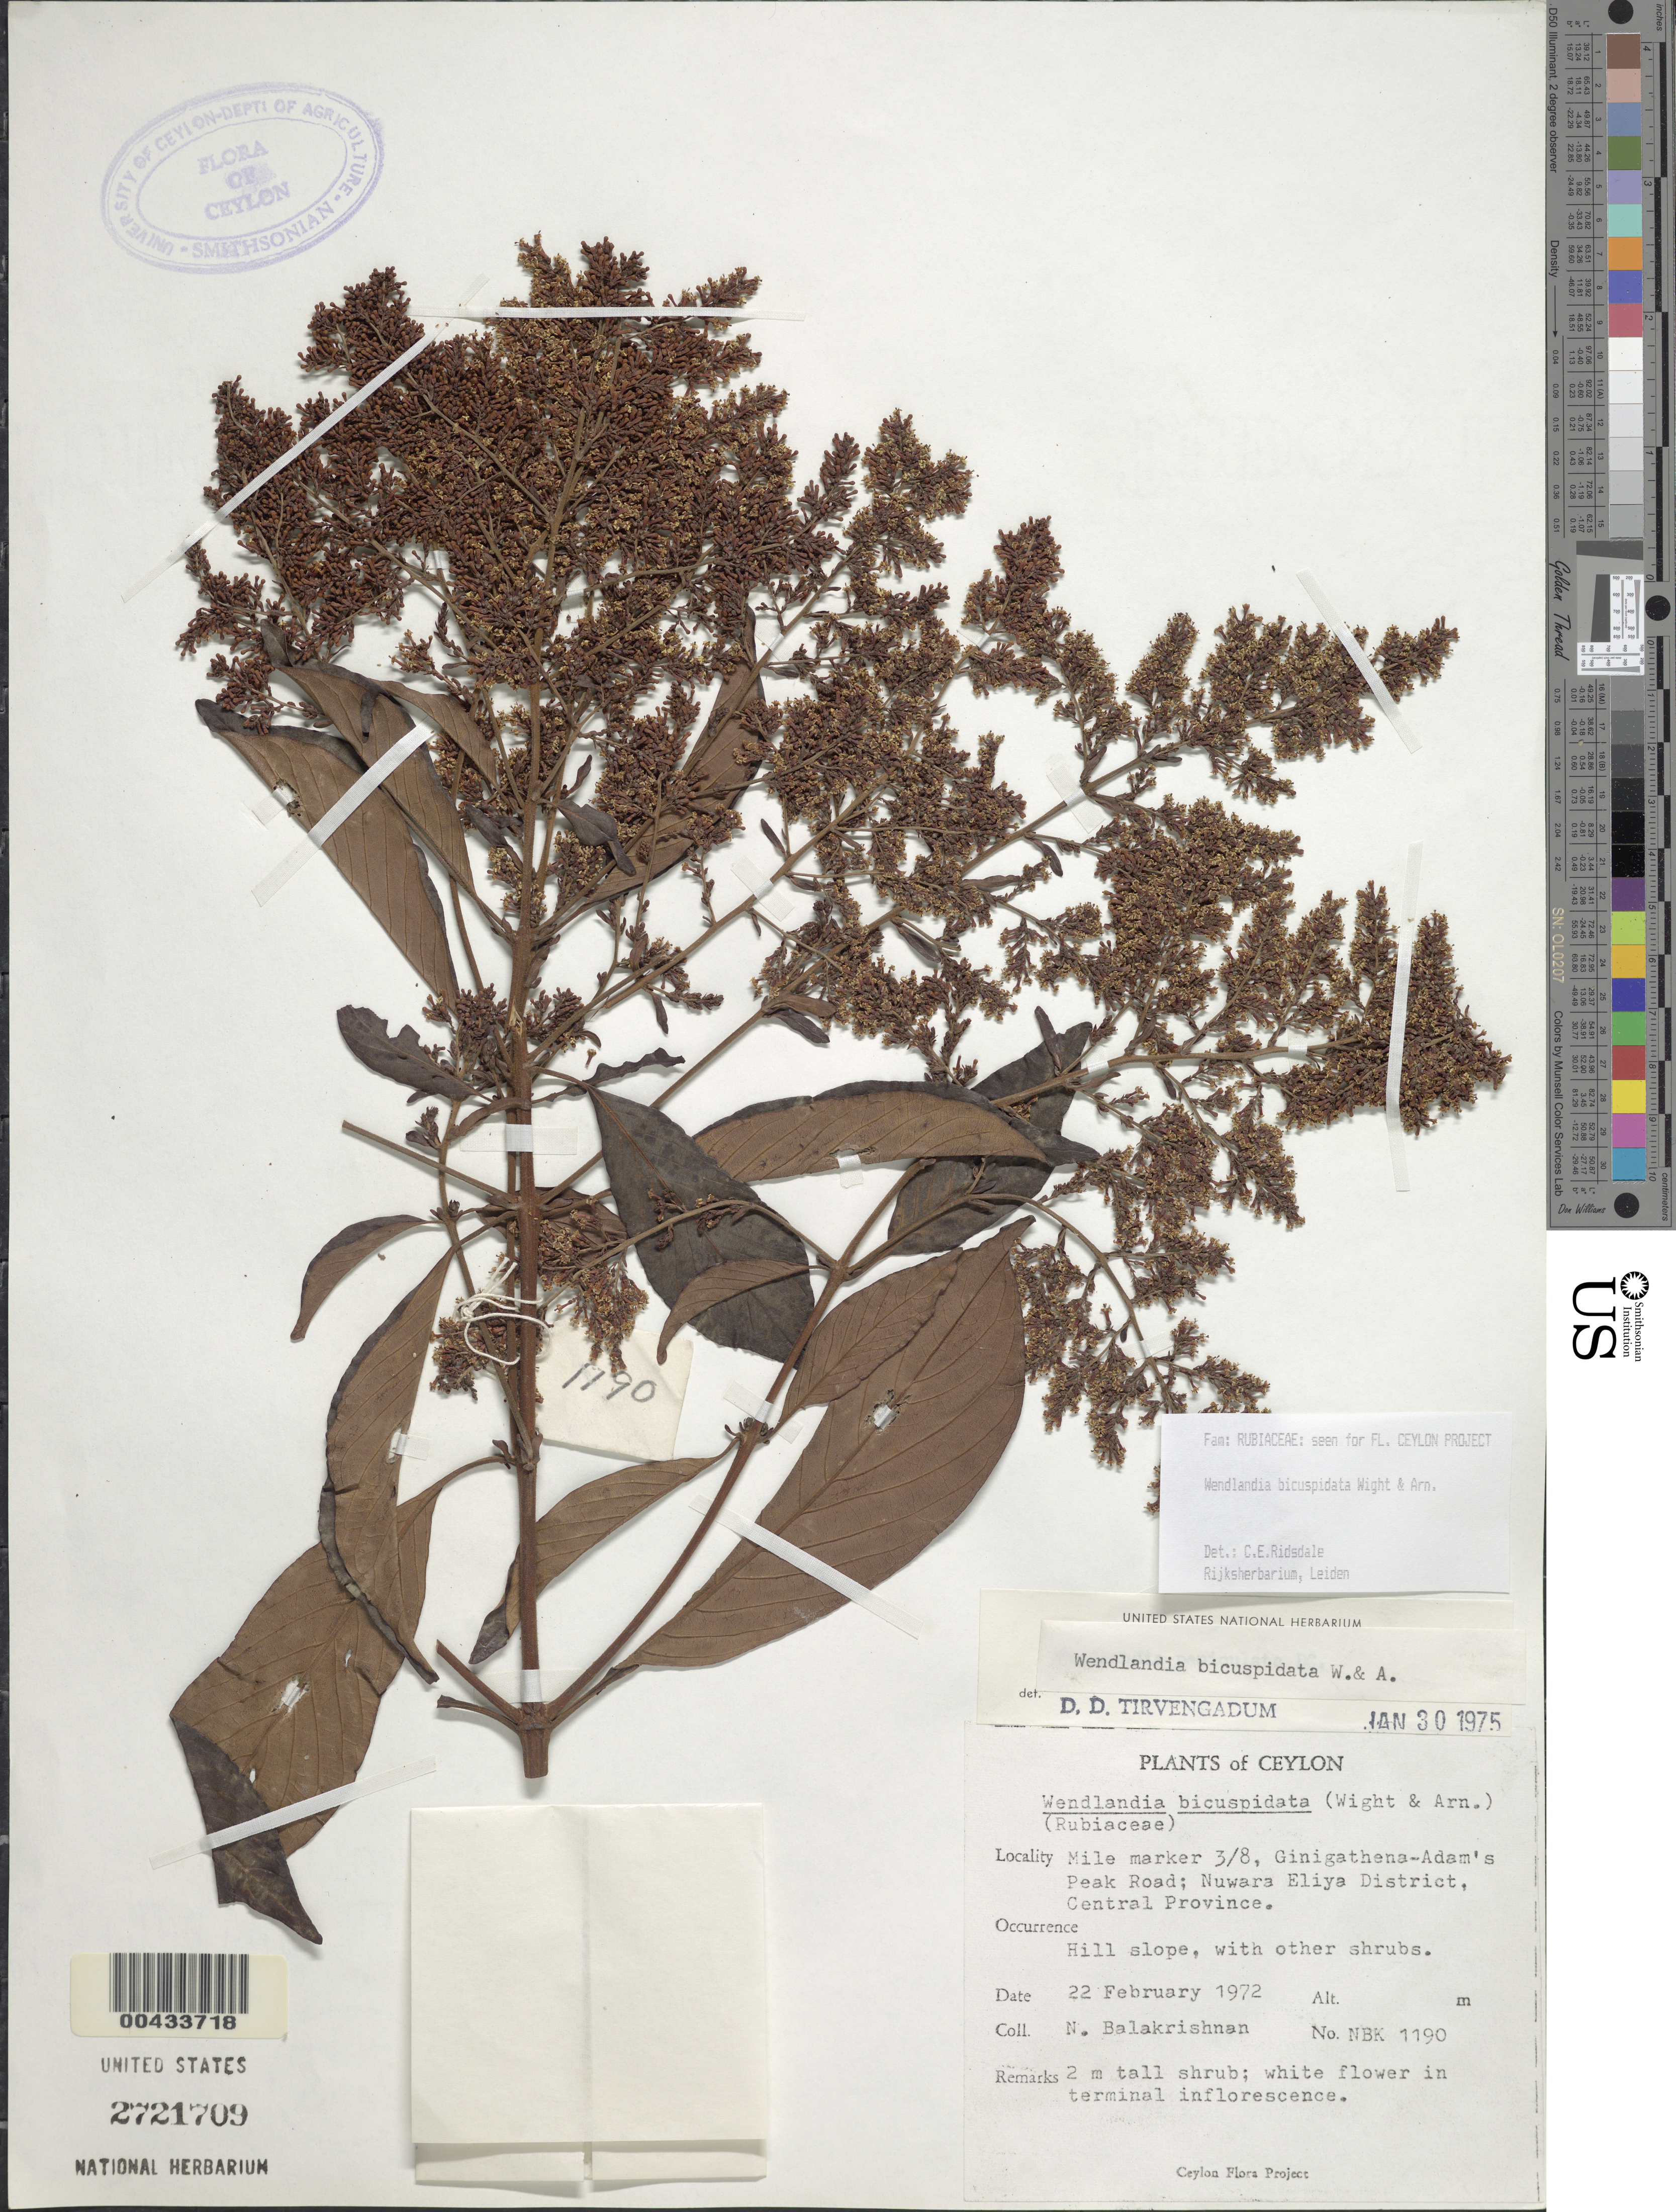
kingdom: Plantae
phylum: Tracheophyta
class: Magnoliopsida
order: Gentianales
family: Rubiaceae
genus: Wendlandia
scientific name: Wendlandia bicuspidata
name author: Wight & Arn.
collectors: N. Balakrishnan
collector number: NBK 1190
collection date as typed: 22 Feb 1972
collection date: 1972-02-22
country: Sri Lanka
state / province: Central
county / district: Nuwara Eliya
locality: Mile marker 3/8, Ginigathena-Adam's Peak Rd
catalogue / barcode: US 2721709